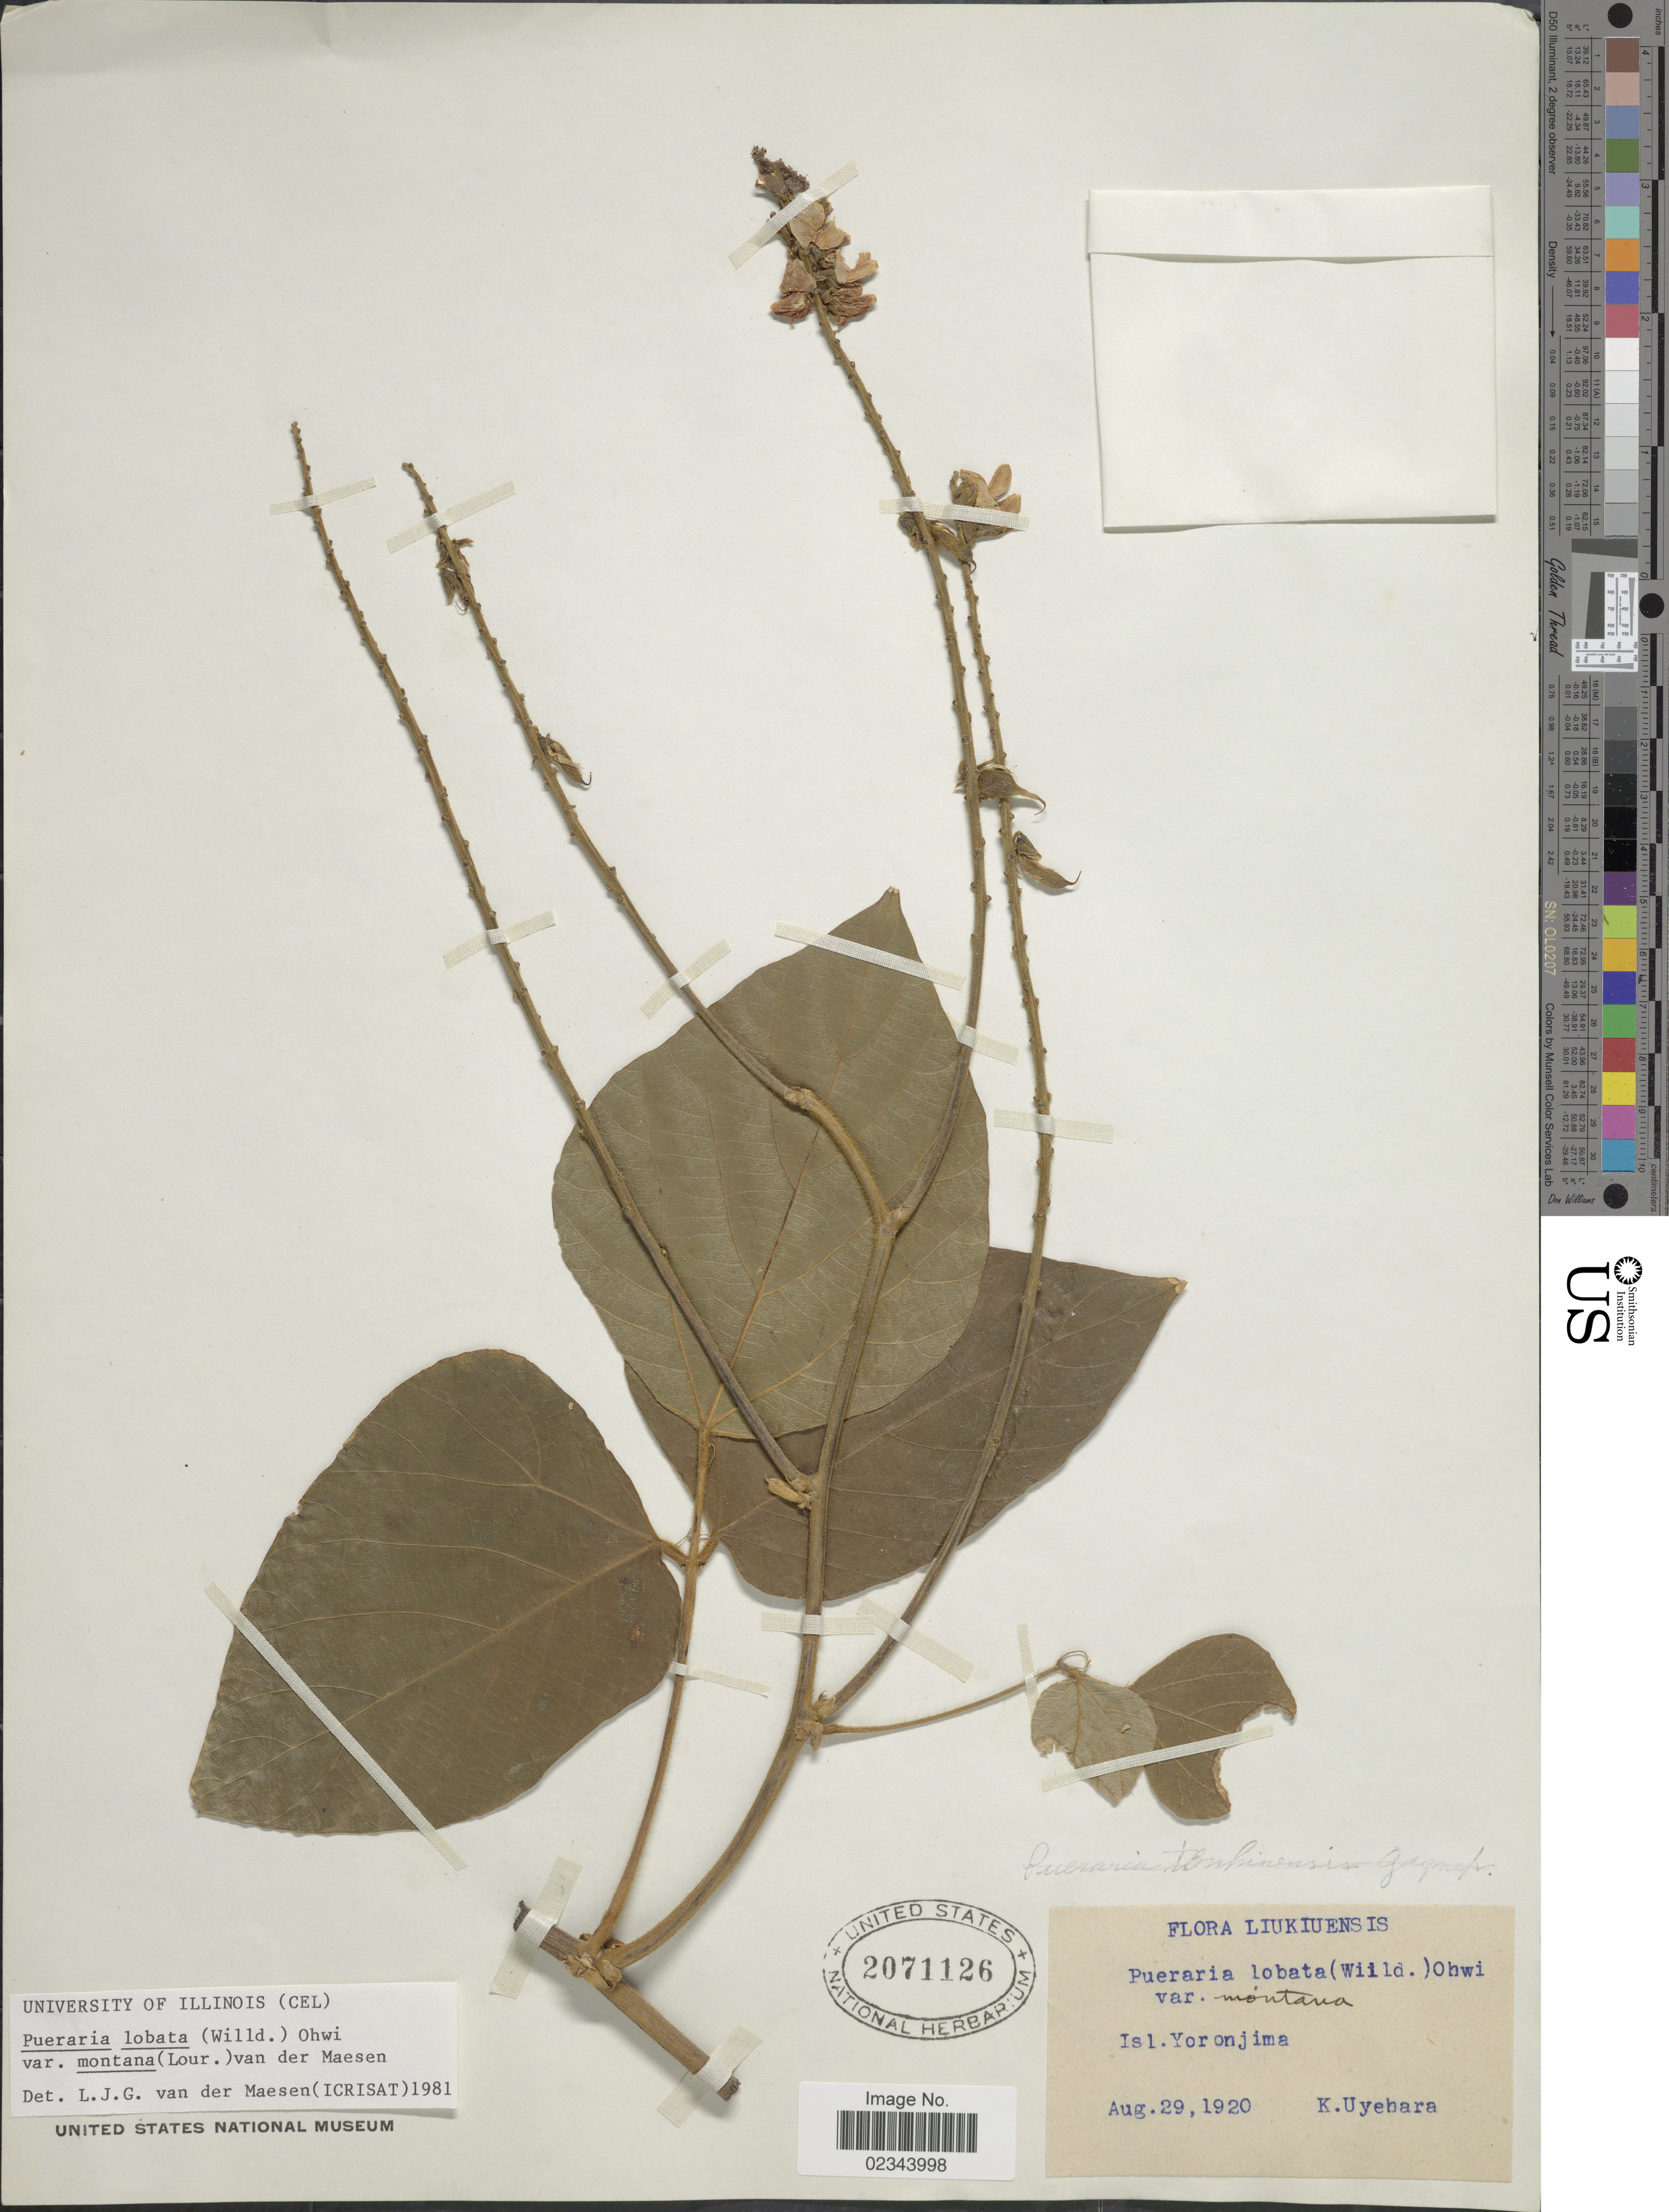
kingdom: Plantae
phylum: Tracheophyta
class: Magnoliopsida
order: Fabales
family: Fabaceae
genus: Pueraria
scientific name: Pueraria lobata var. montana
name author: (Lour.) Maesen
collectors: K. Uyehara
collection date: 1920-08-29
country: Japan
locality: Isl. Yoronjima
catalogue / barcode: US 2071126